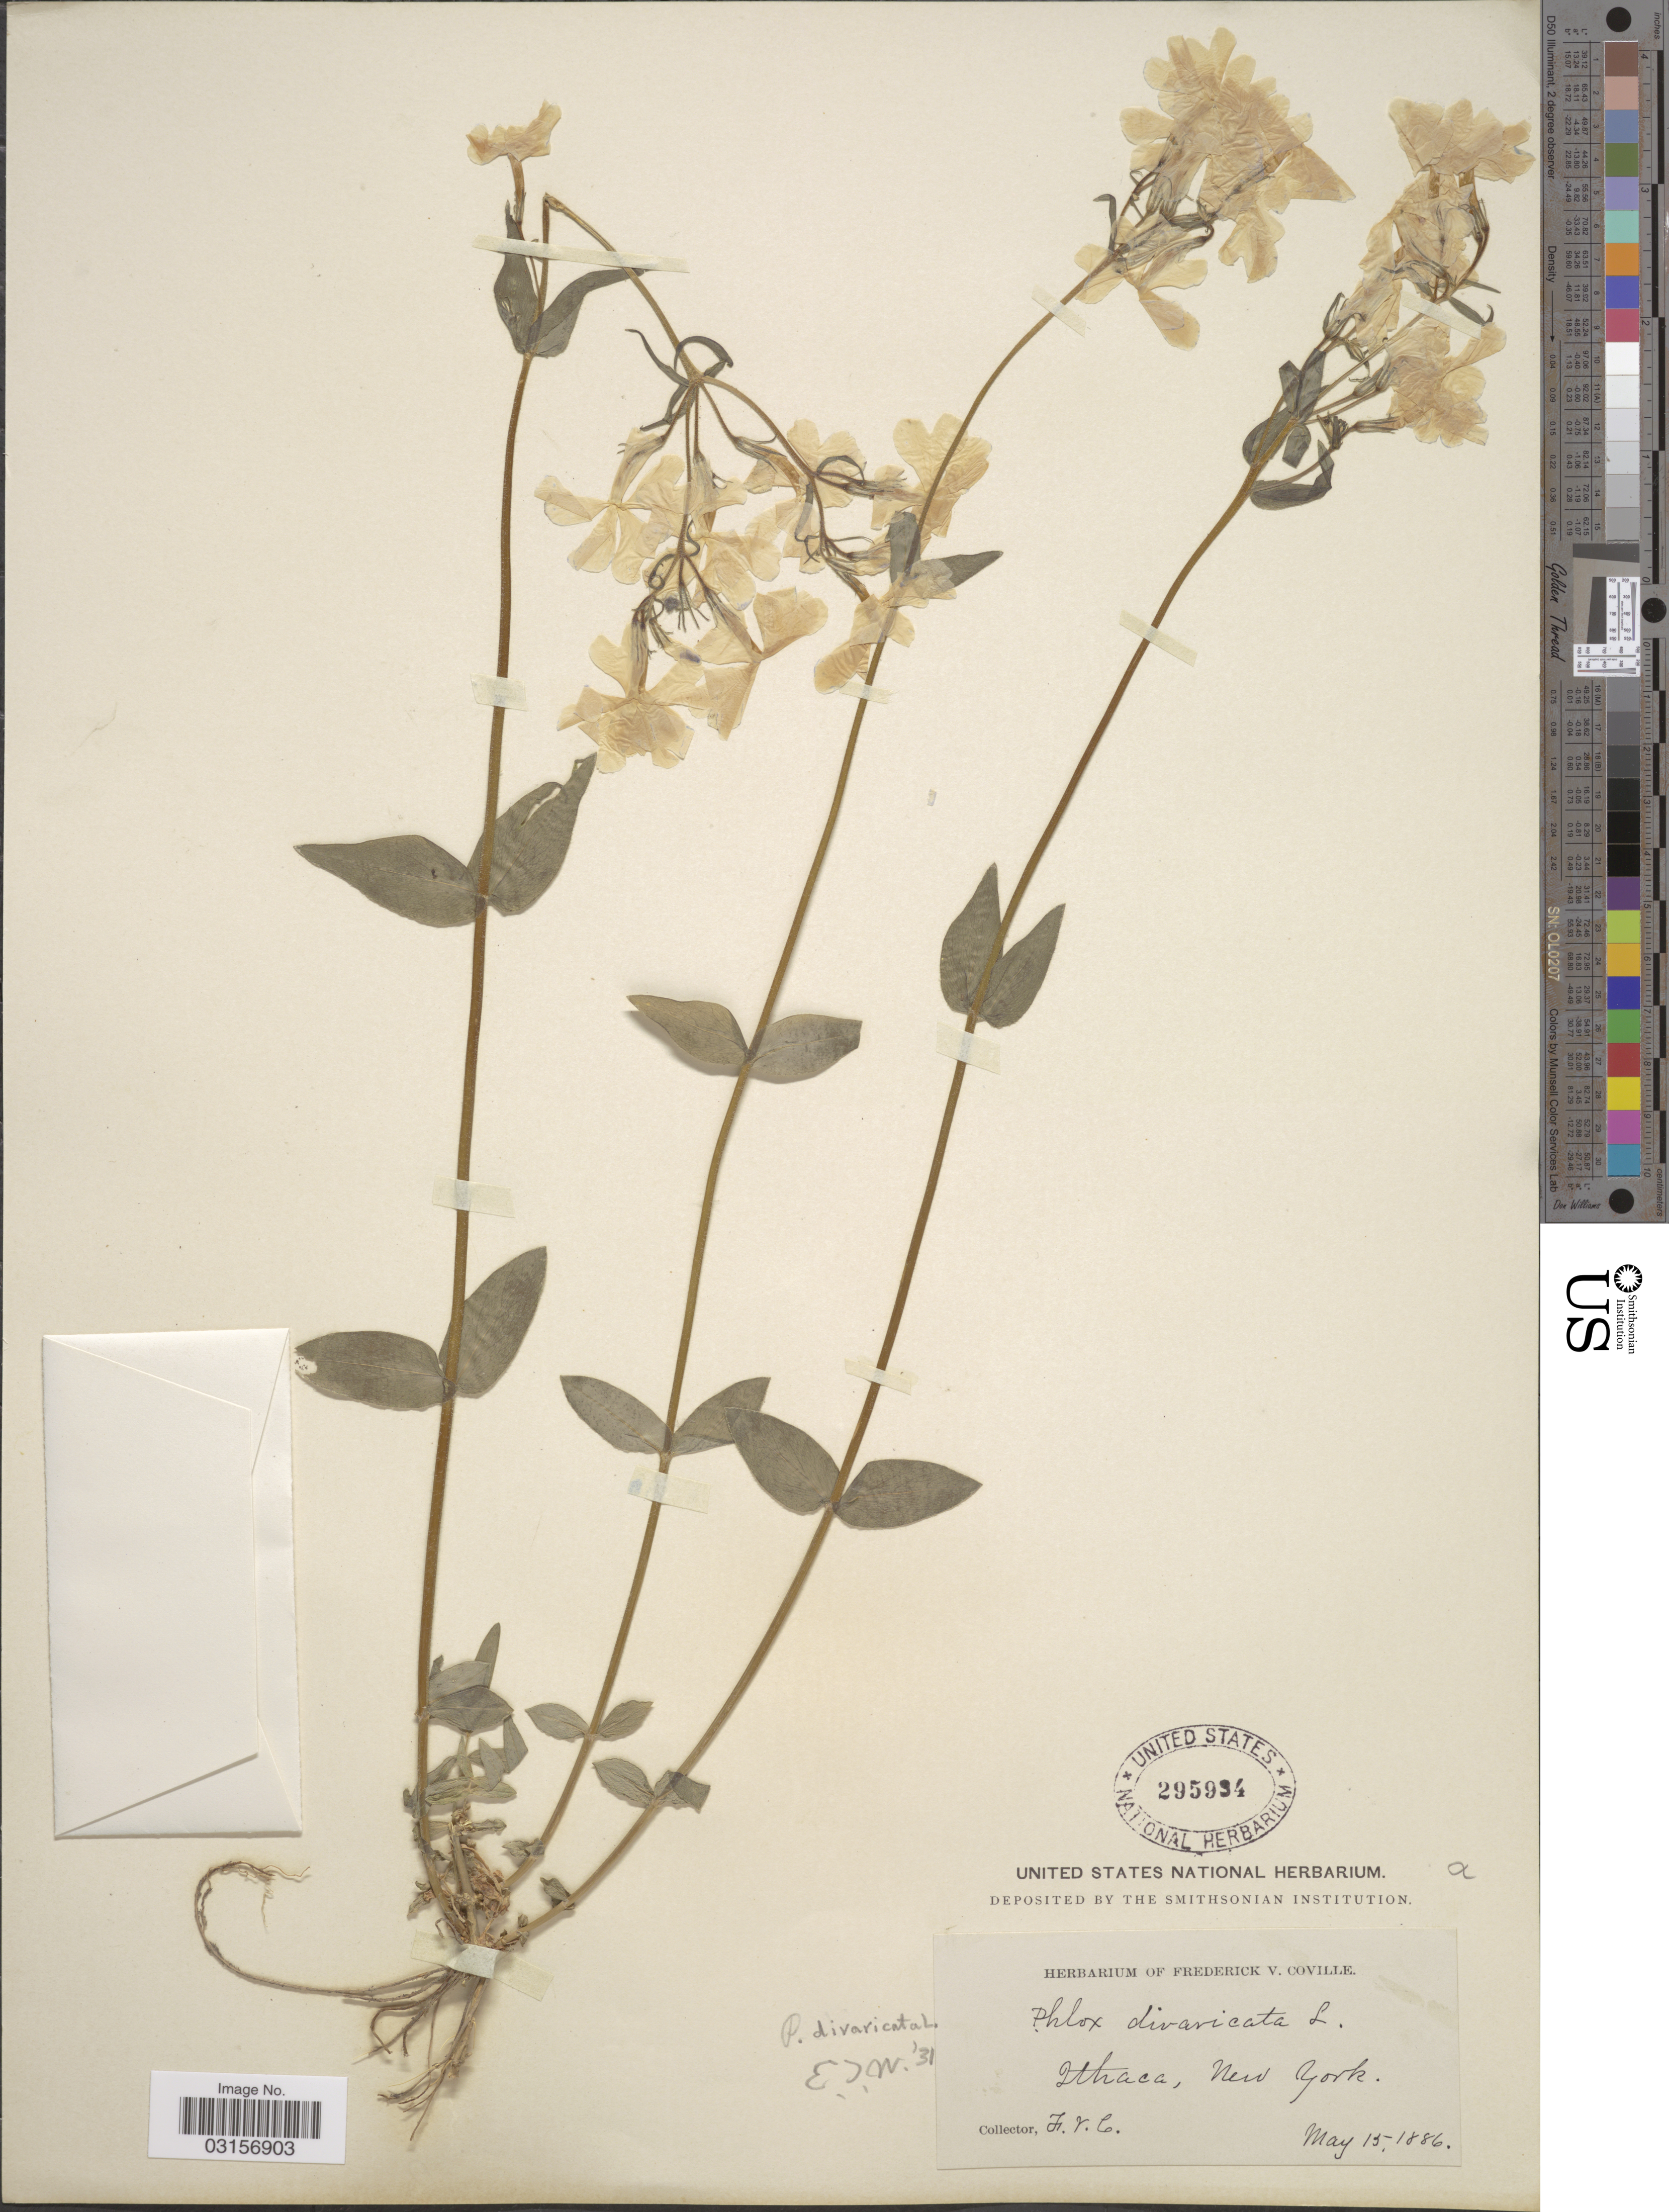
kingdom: Plantae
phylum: Tracheophyta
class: Magnoliopsida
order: Ericales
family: Polemoniaceae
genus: Phlox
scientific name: Phlox divaricata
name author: L.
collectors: F. V. Coville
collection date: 1886-05-15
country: United States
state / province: New York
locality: Ithaca, New York.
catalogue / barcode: US 295934